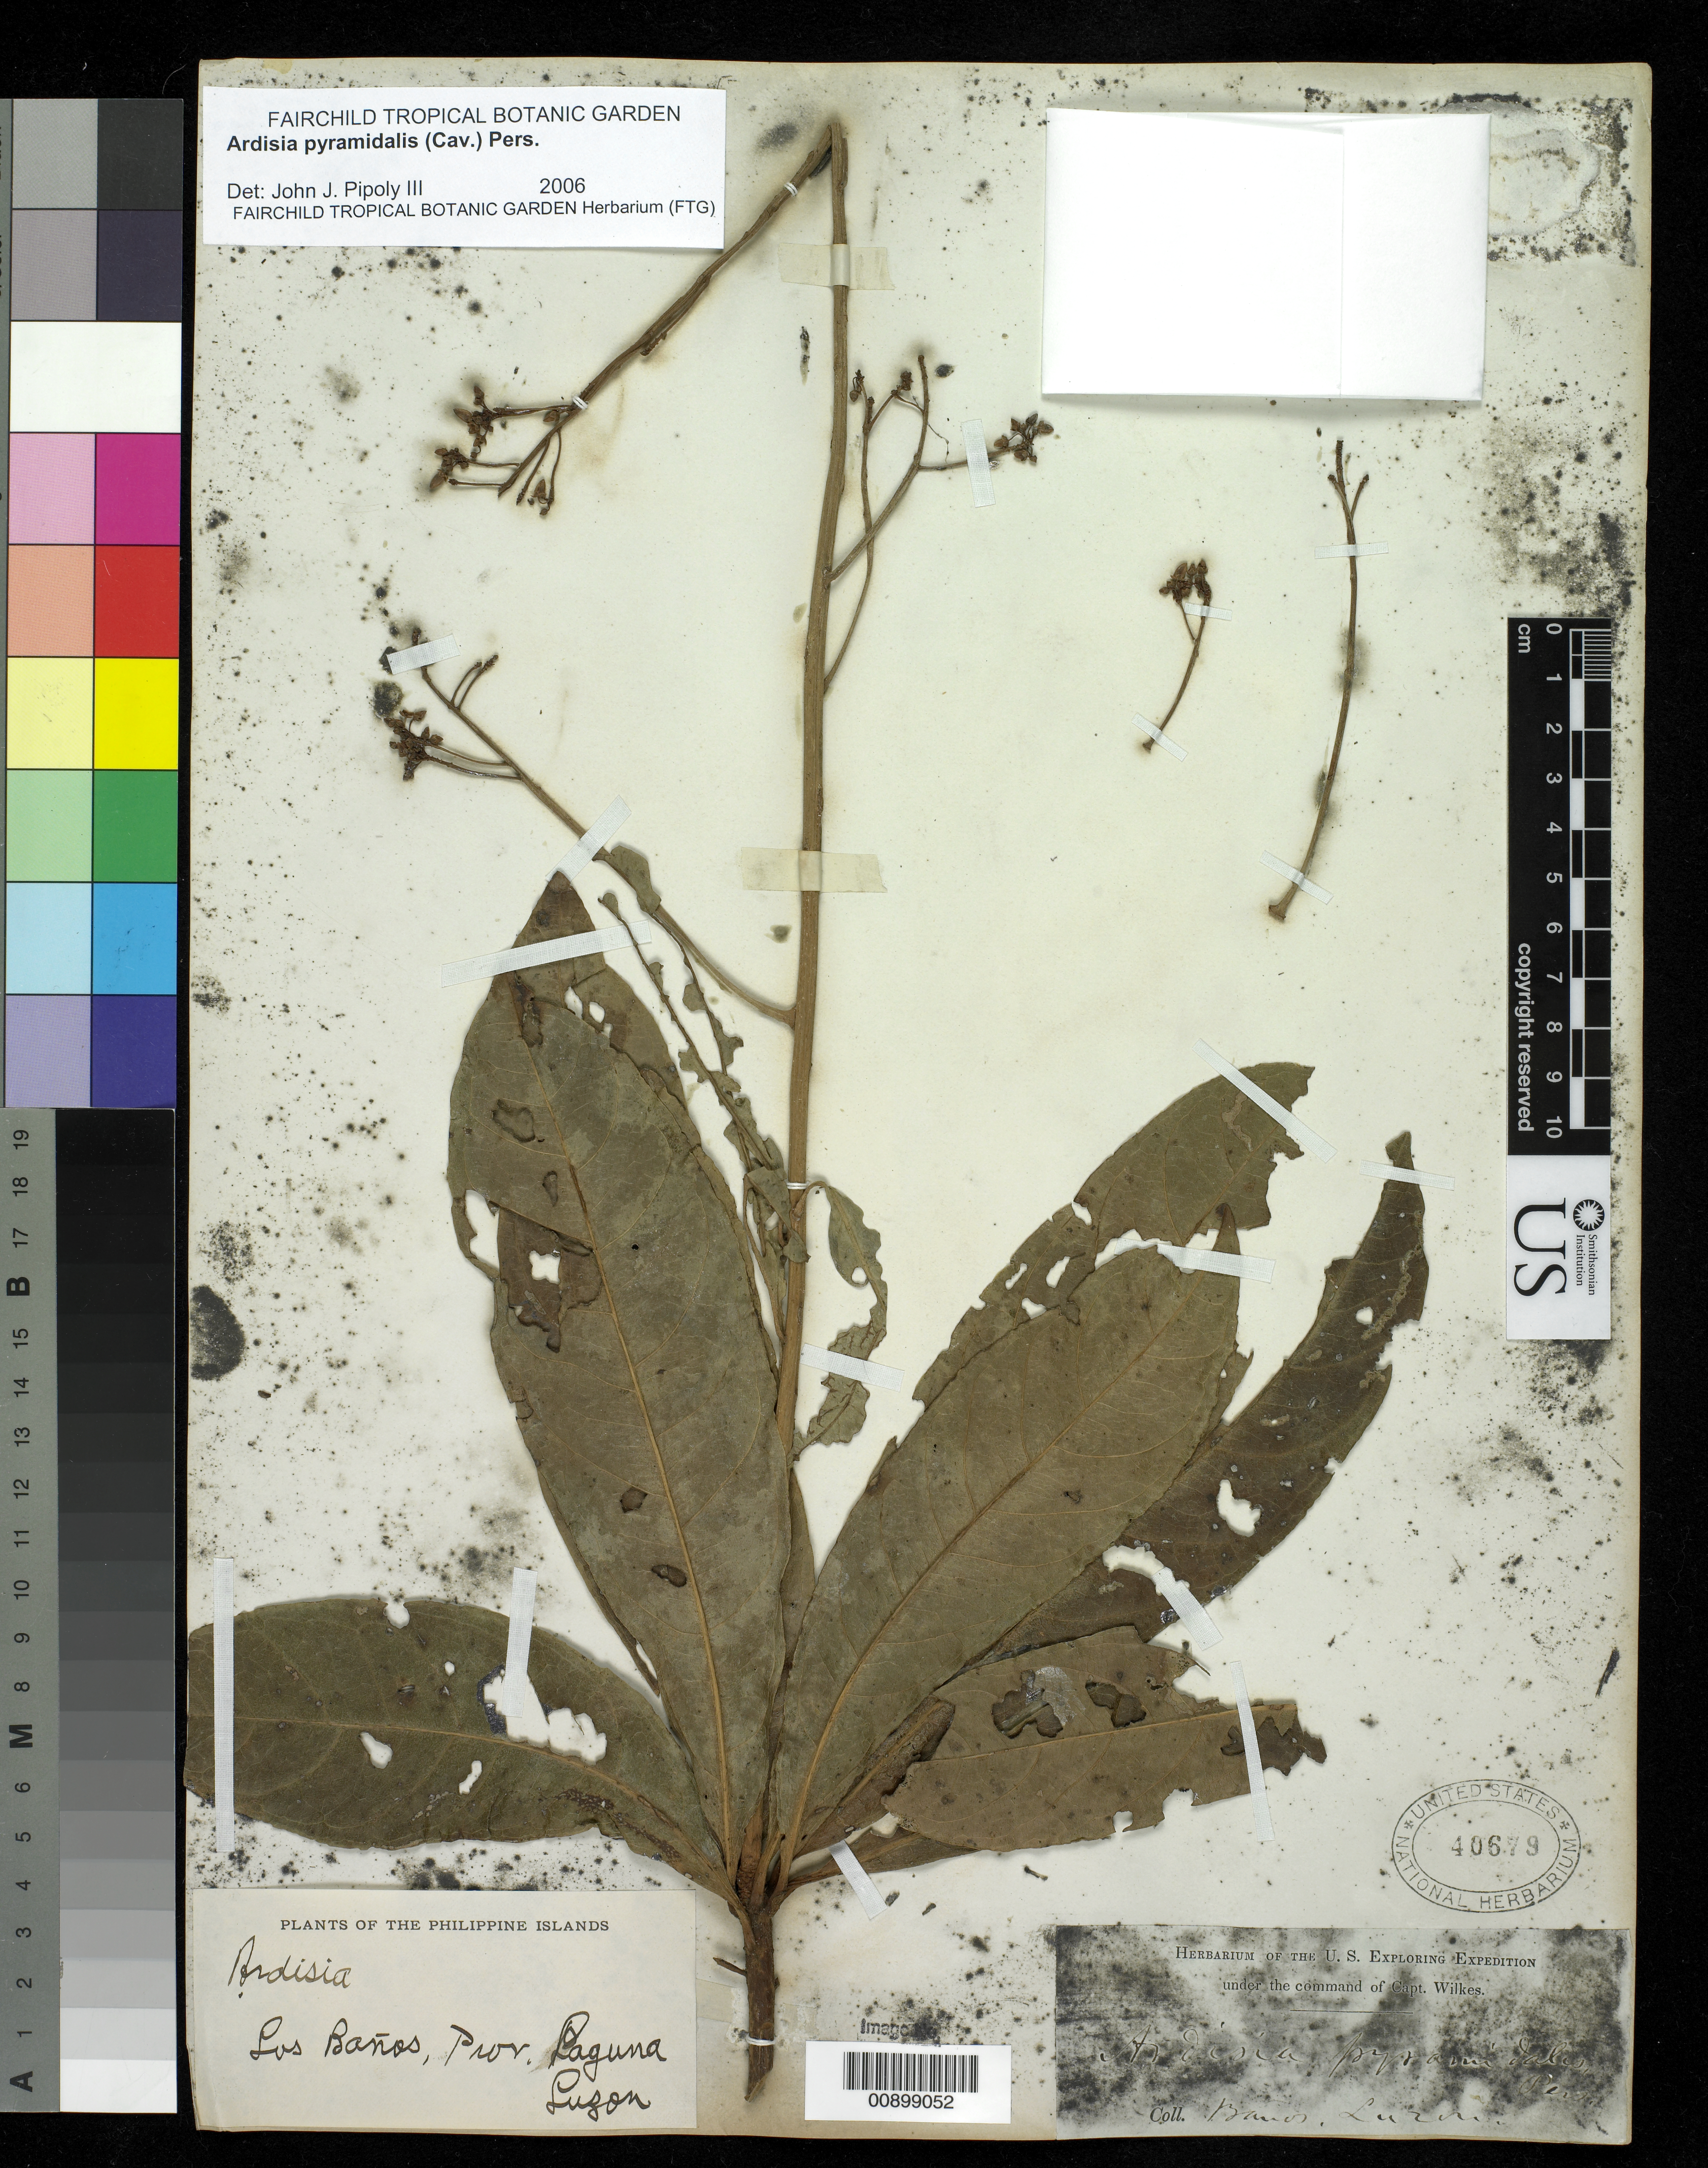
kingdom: Plantae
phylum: Tracheophyta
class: Magnoliopsida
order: Ericales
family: Primulaceae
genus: Ardisia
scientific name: Ardisia pyramidalis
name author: (Cav.) Pers.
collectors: Wilkes Explor. Exped.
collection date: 1838/1842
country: Philippines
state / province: Calabarzon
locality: Banos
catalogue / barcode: US 40679